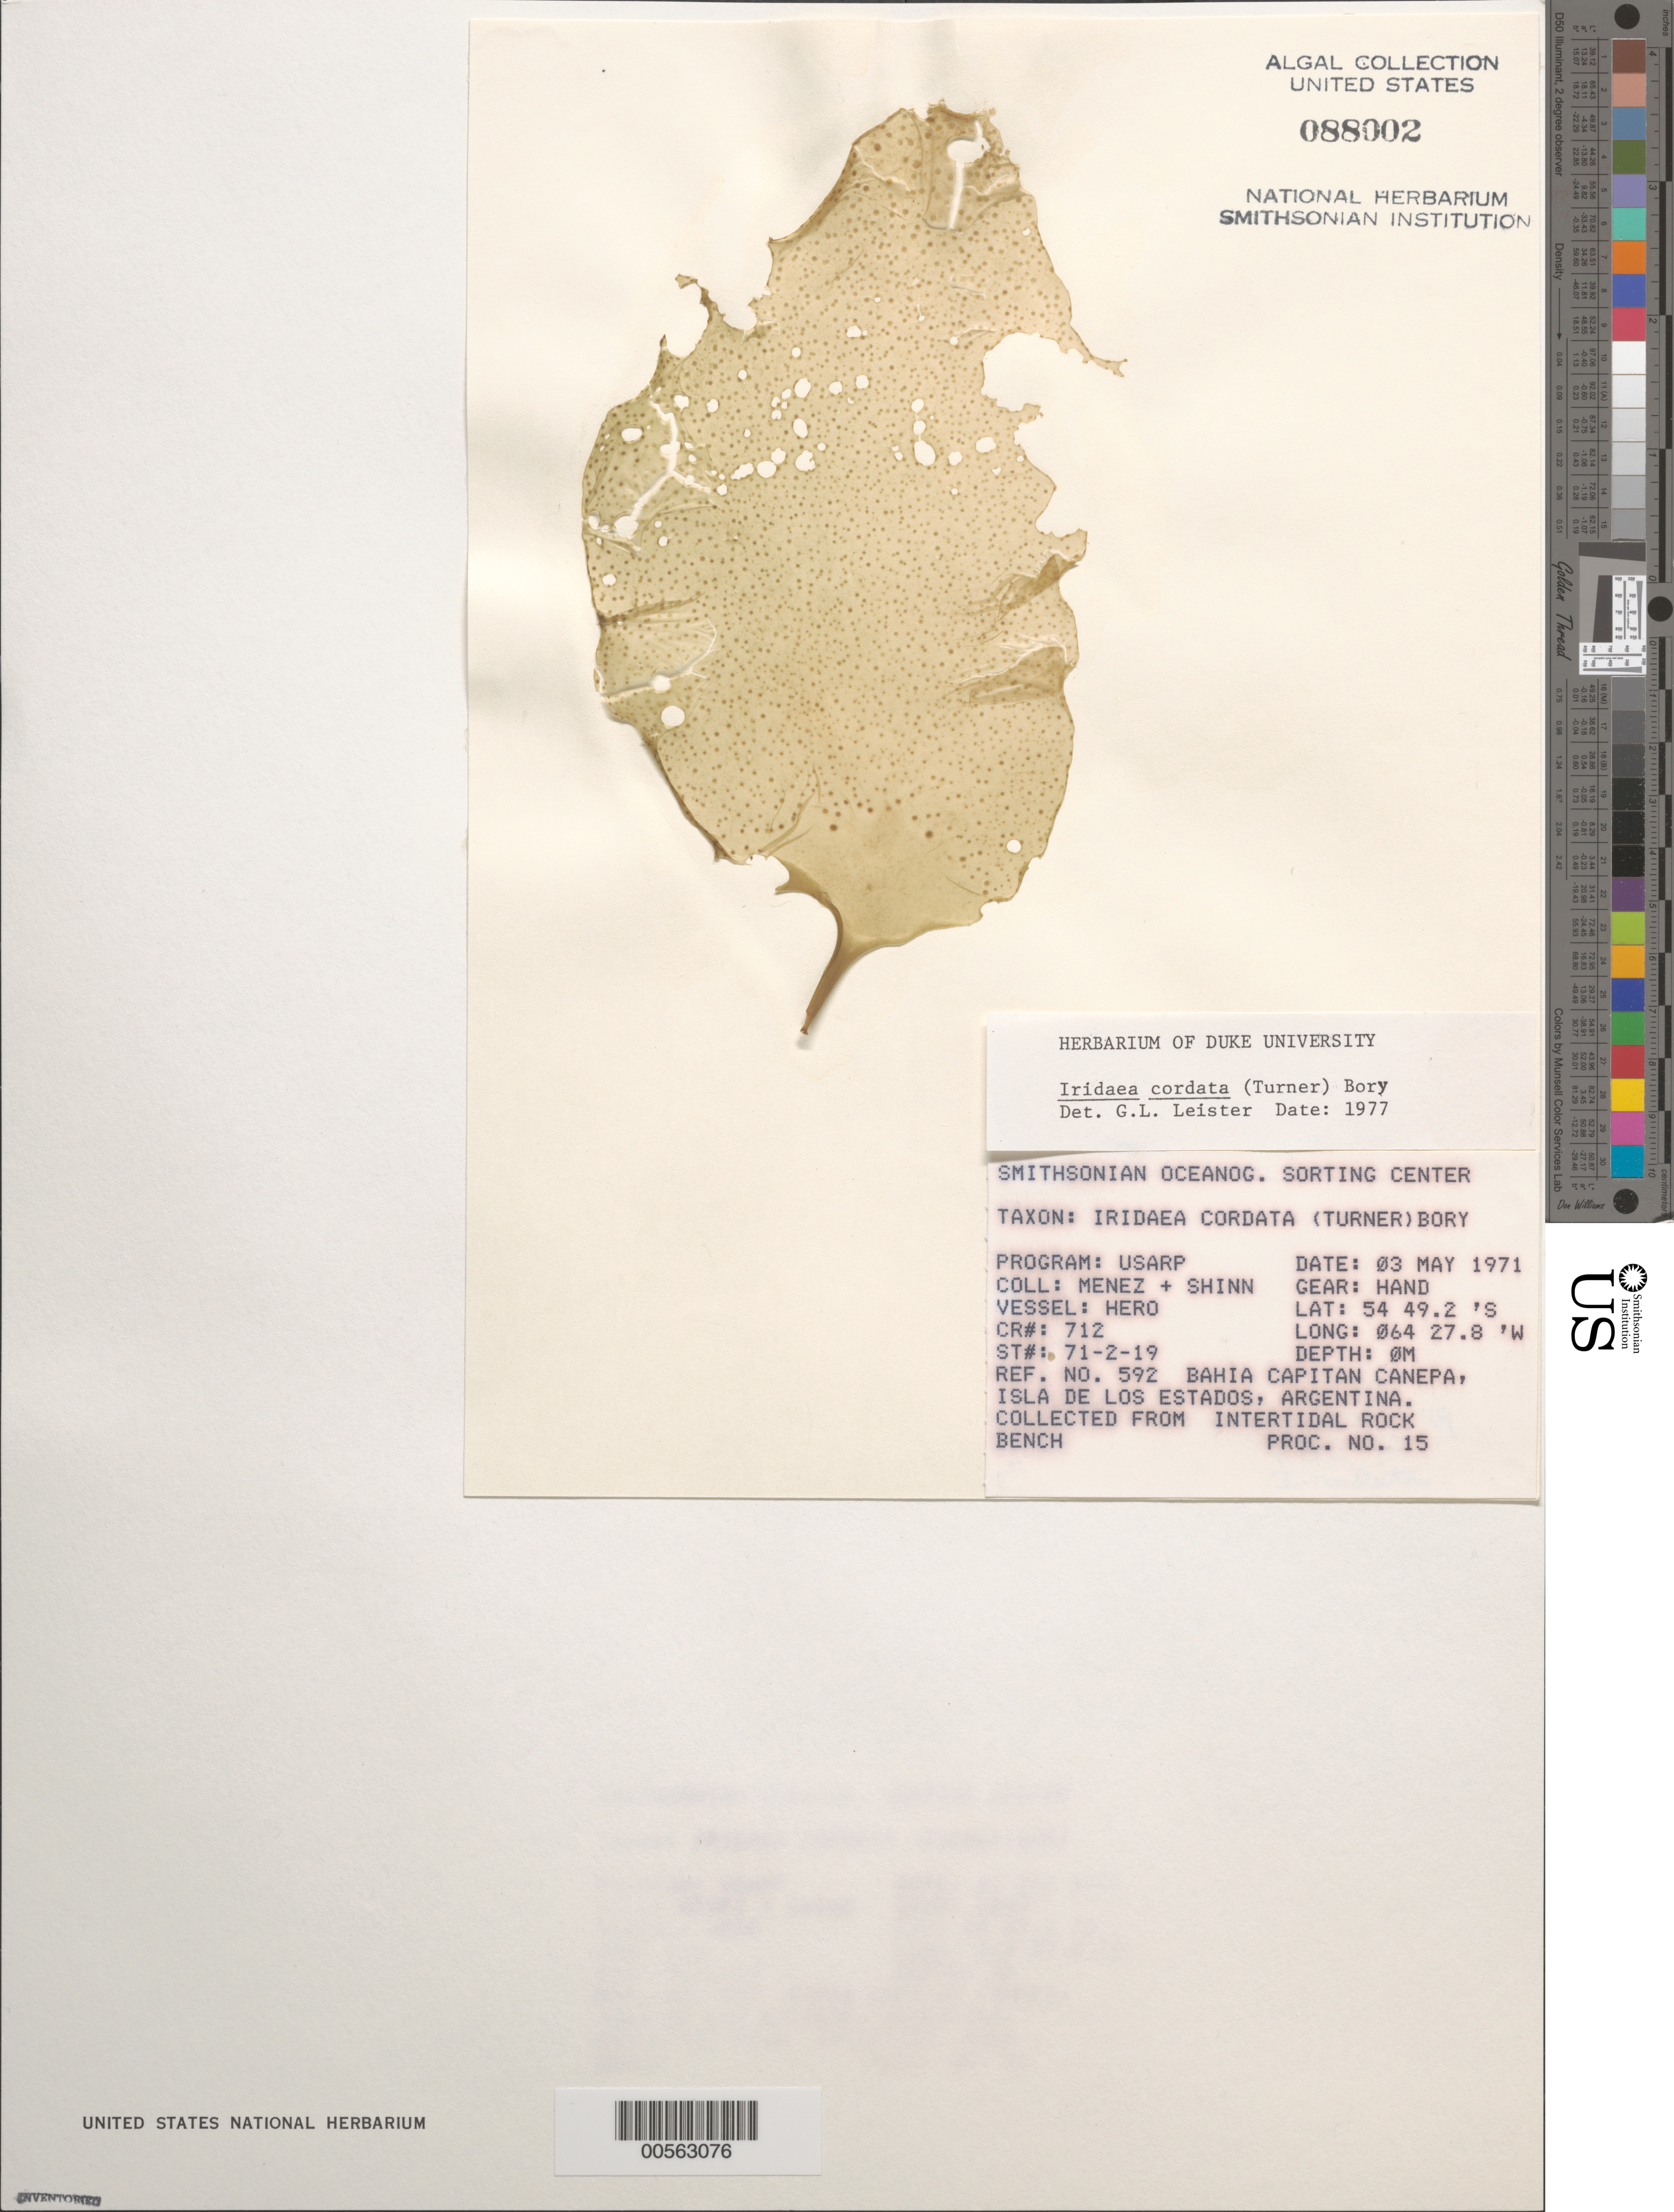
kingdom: Plantae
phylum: Rhodophyta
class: Florideophyceae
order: Gigartinales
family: Gigartinaceae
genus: Iridaea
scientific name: Iridaea cordata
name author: (Turner) Bory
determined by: Leister, G. L.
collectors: Meñez & -. Shinn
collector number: Station 71-2-19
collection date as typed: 03 May 1971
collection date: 1971-05-03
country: Argentina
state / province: Tierra del Fuego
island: Isla de los Estados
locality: Bahia Capitan Canepa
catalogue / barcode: US 88002